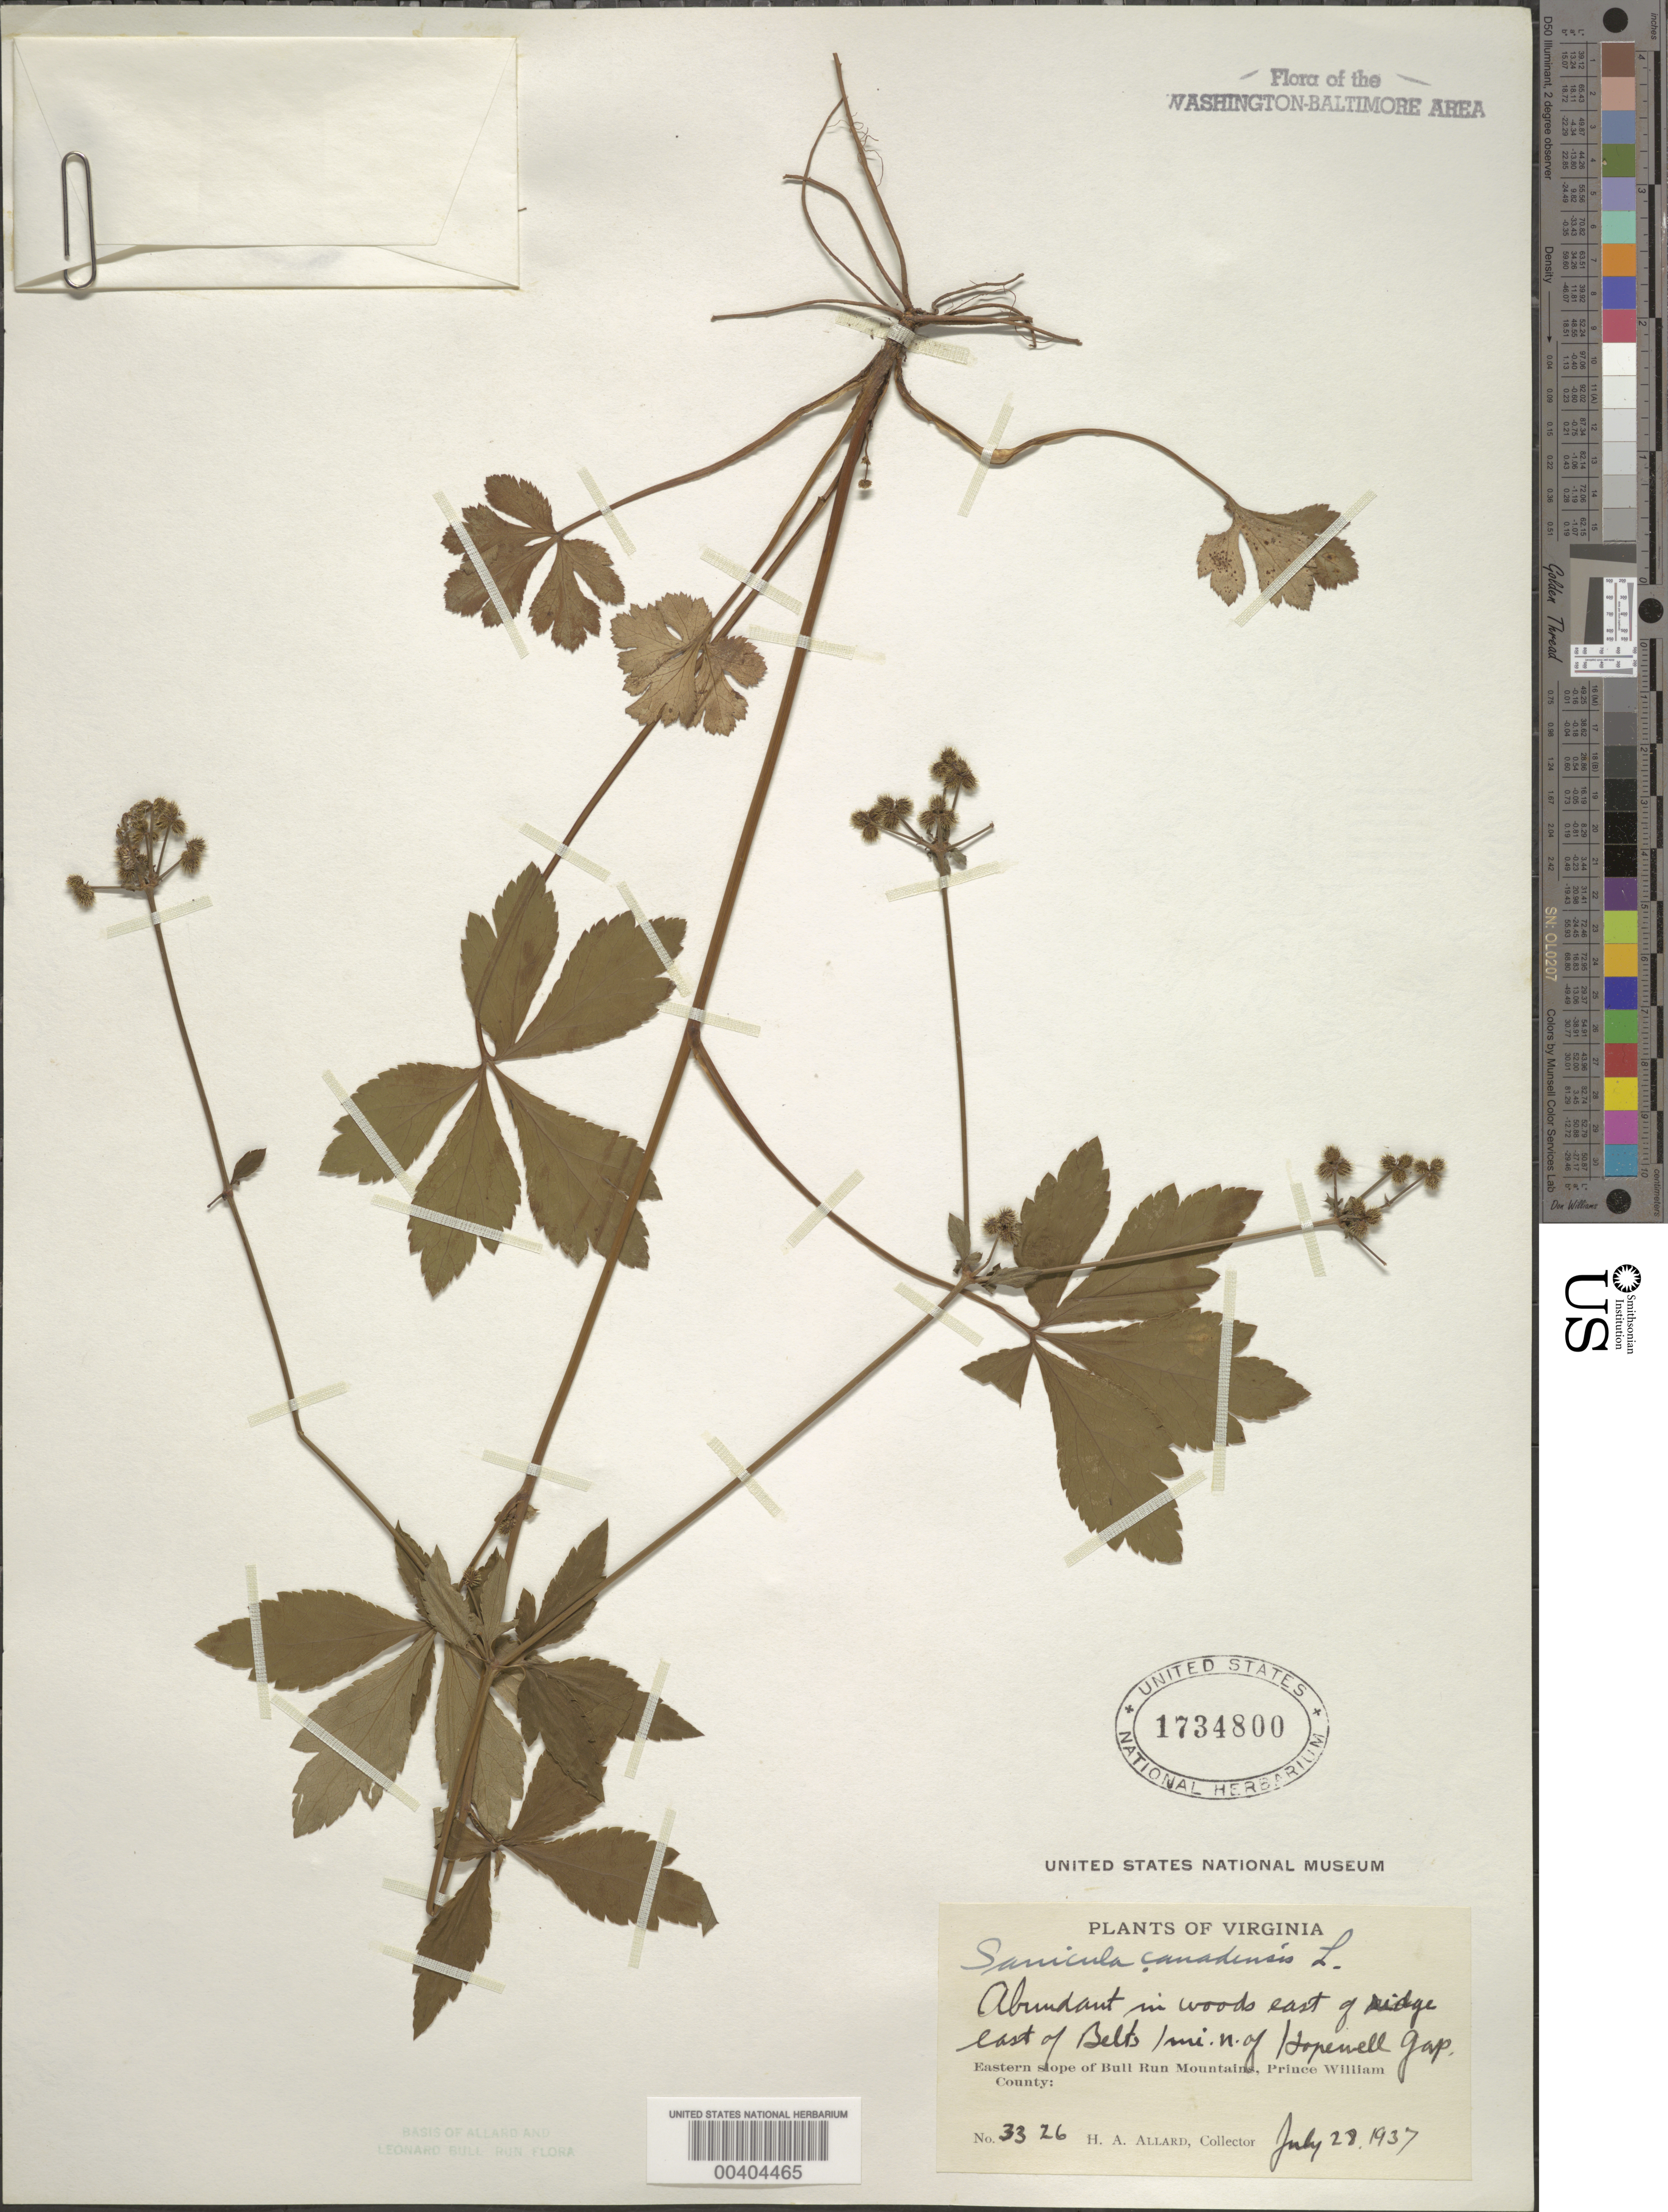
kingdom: Plantae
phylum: Tracheophyta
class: Magnoliopsida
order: Apiales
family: Apiaceae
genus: Sanicula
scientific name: Sanicula canadensis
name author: L.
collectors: H. A. Allard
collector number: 3326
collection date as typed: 28 Jul 1937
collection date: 1937-07-28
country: United States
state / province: Virginia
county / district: Fauquier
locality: North of Hopewell Gap, western slope of Bull Run Mountains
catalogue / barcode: US 1734800